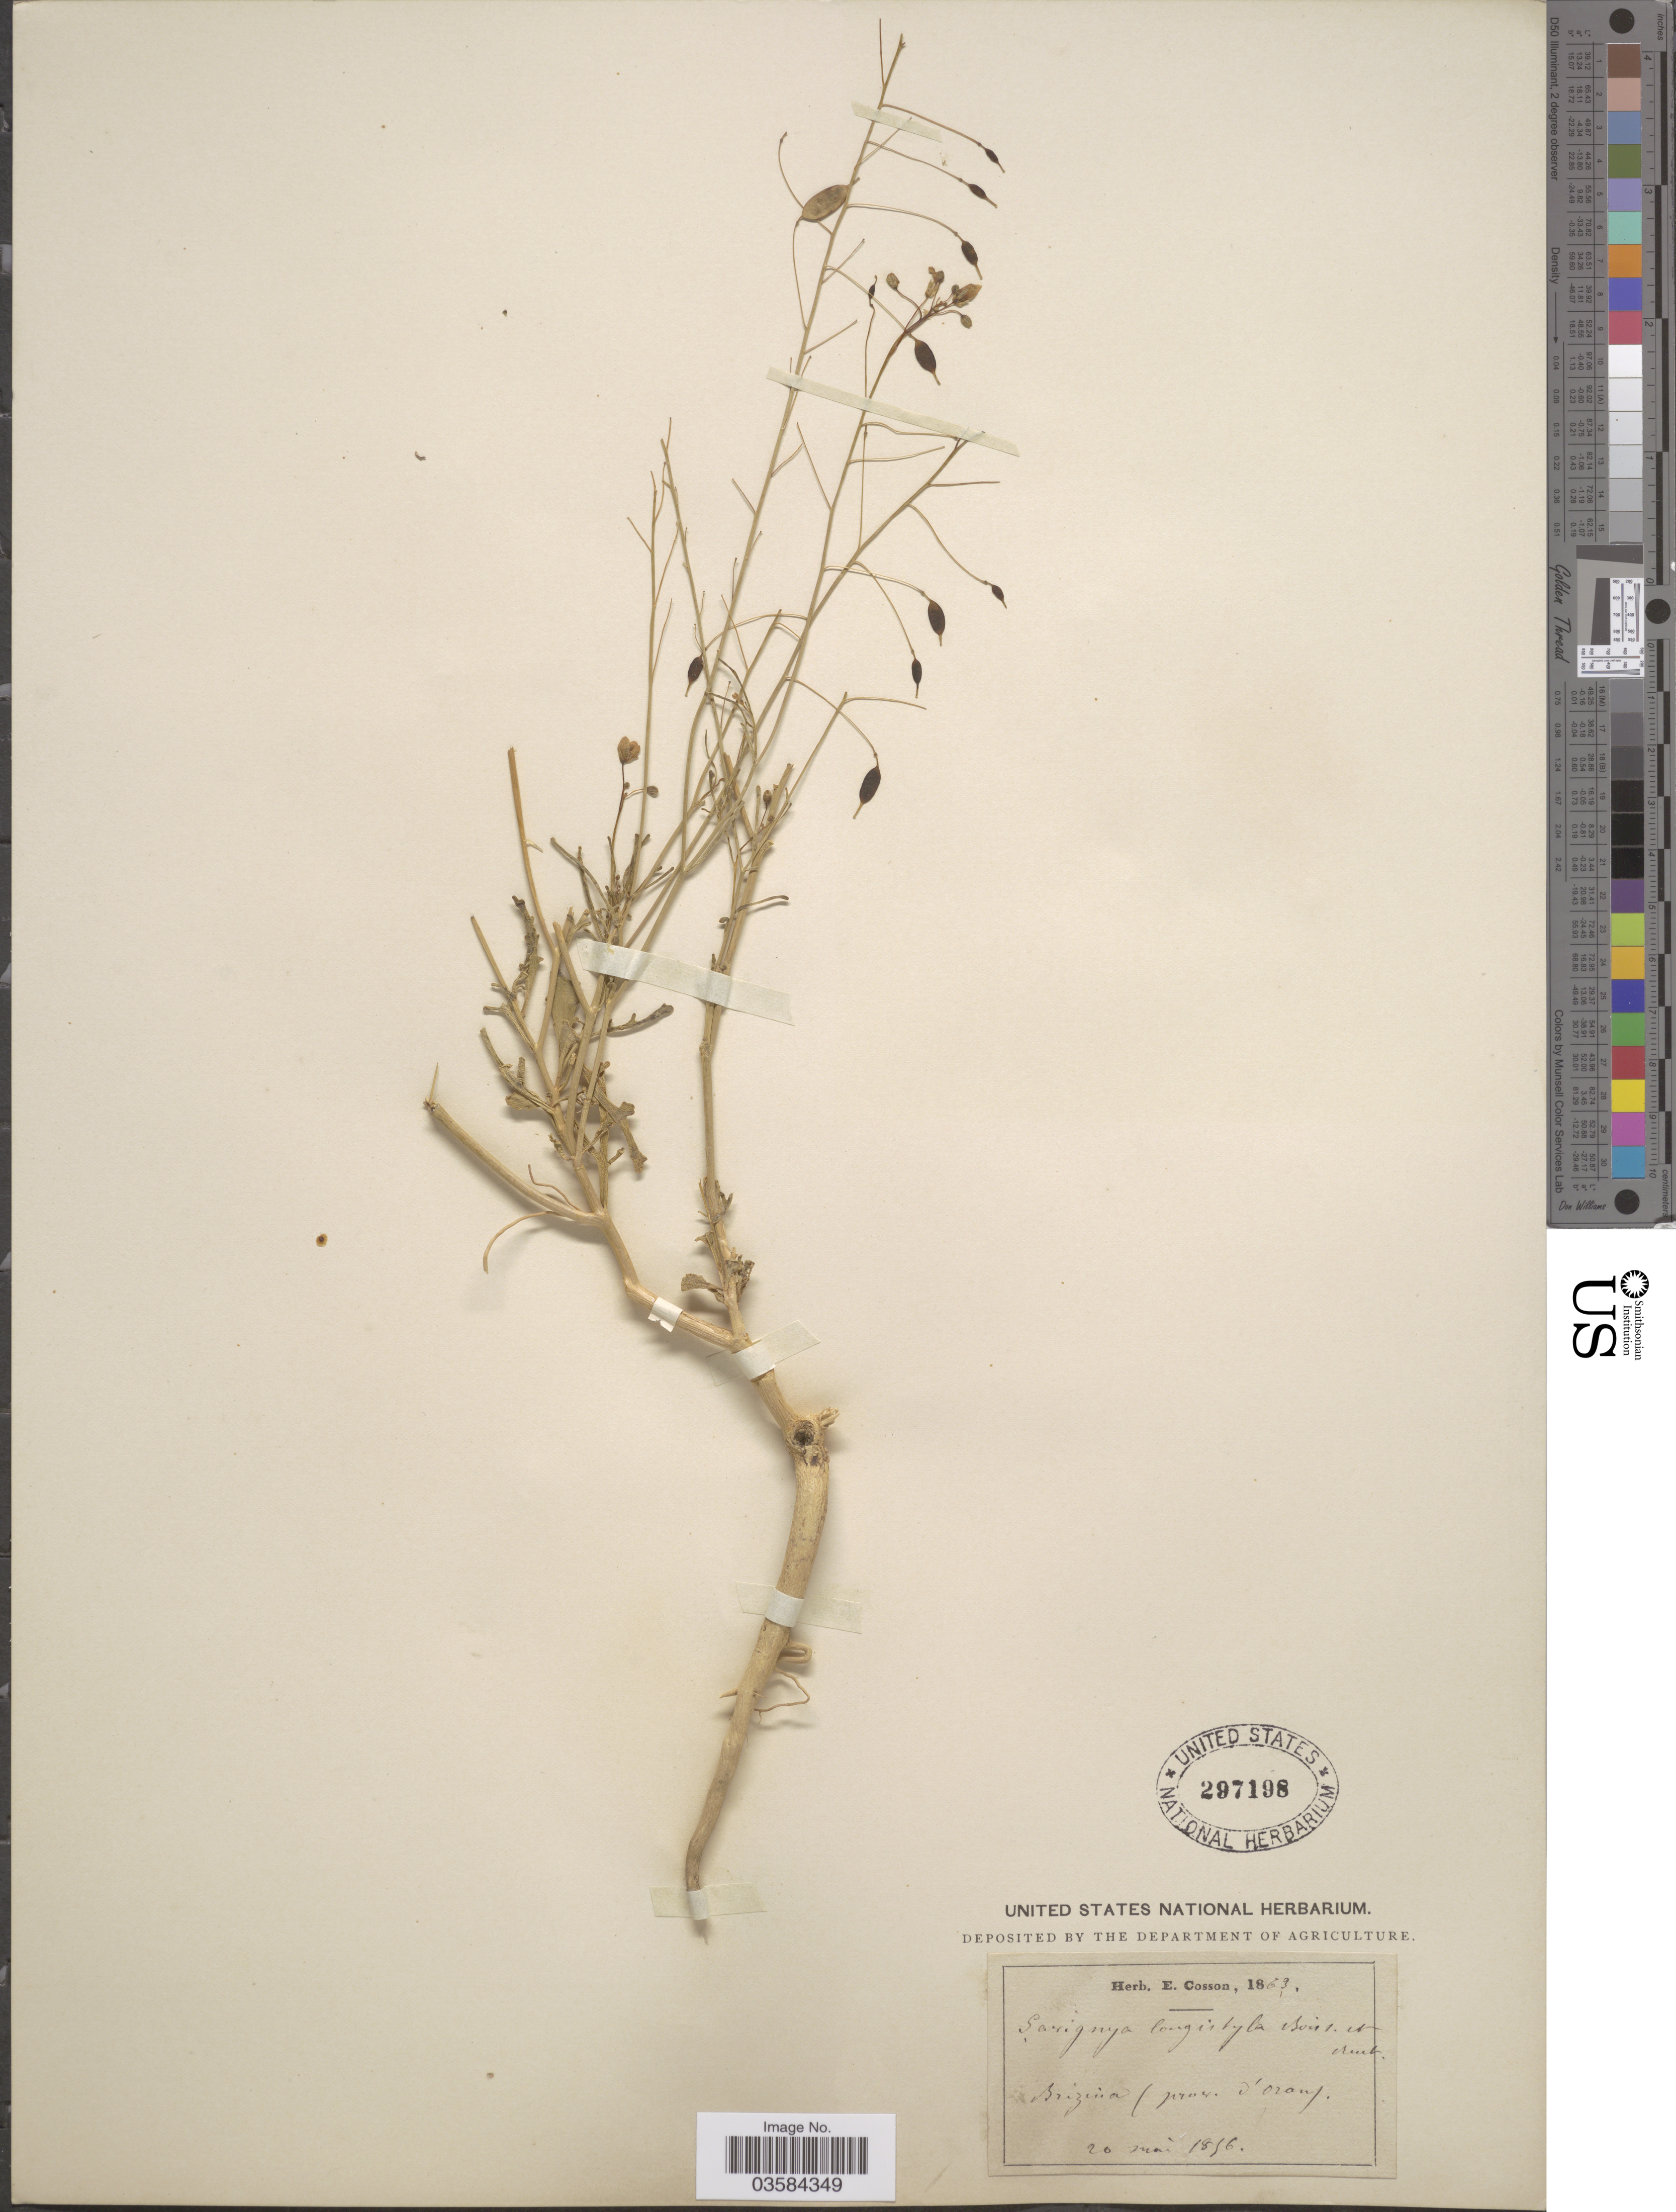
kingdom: Plantae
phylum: Tracheophyta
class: Magnoliopsida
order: Brassicales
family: Brassicaceae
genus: Savignya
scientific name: Savignya longistyla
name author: Boiss. & Reut.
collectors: ex herb. E. Cosson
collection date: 1856-05-20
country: Algeria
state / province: Oran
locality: Brizina.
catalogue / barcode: US 297198